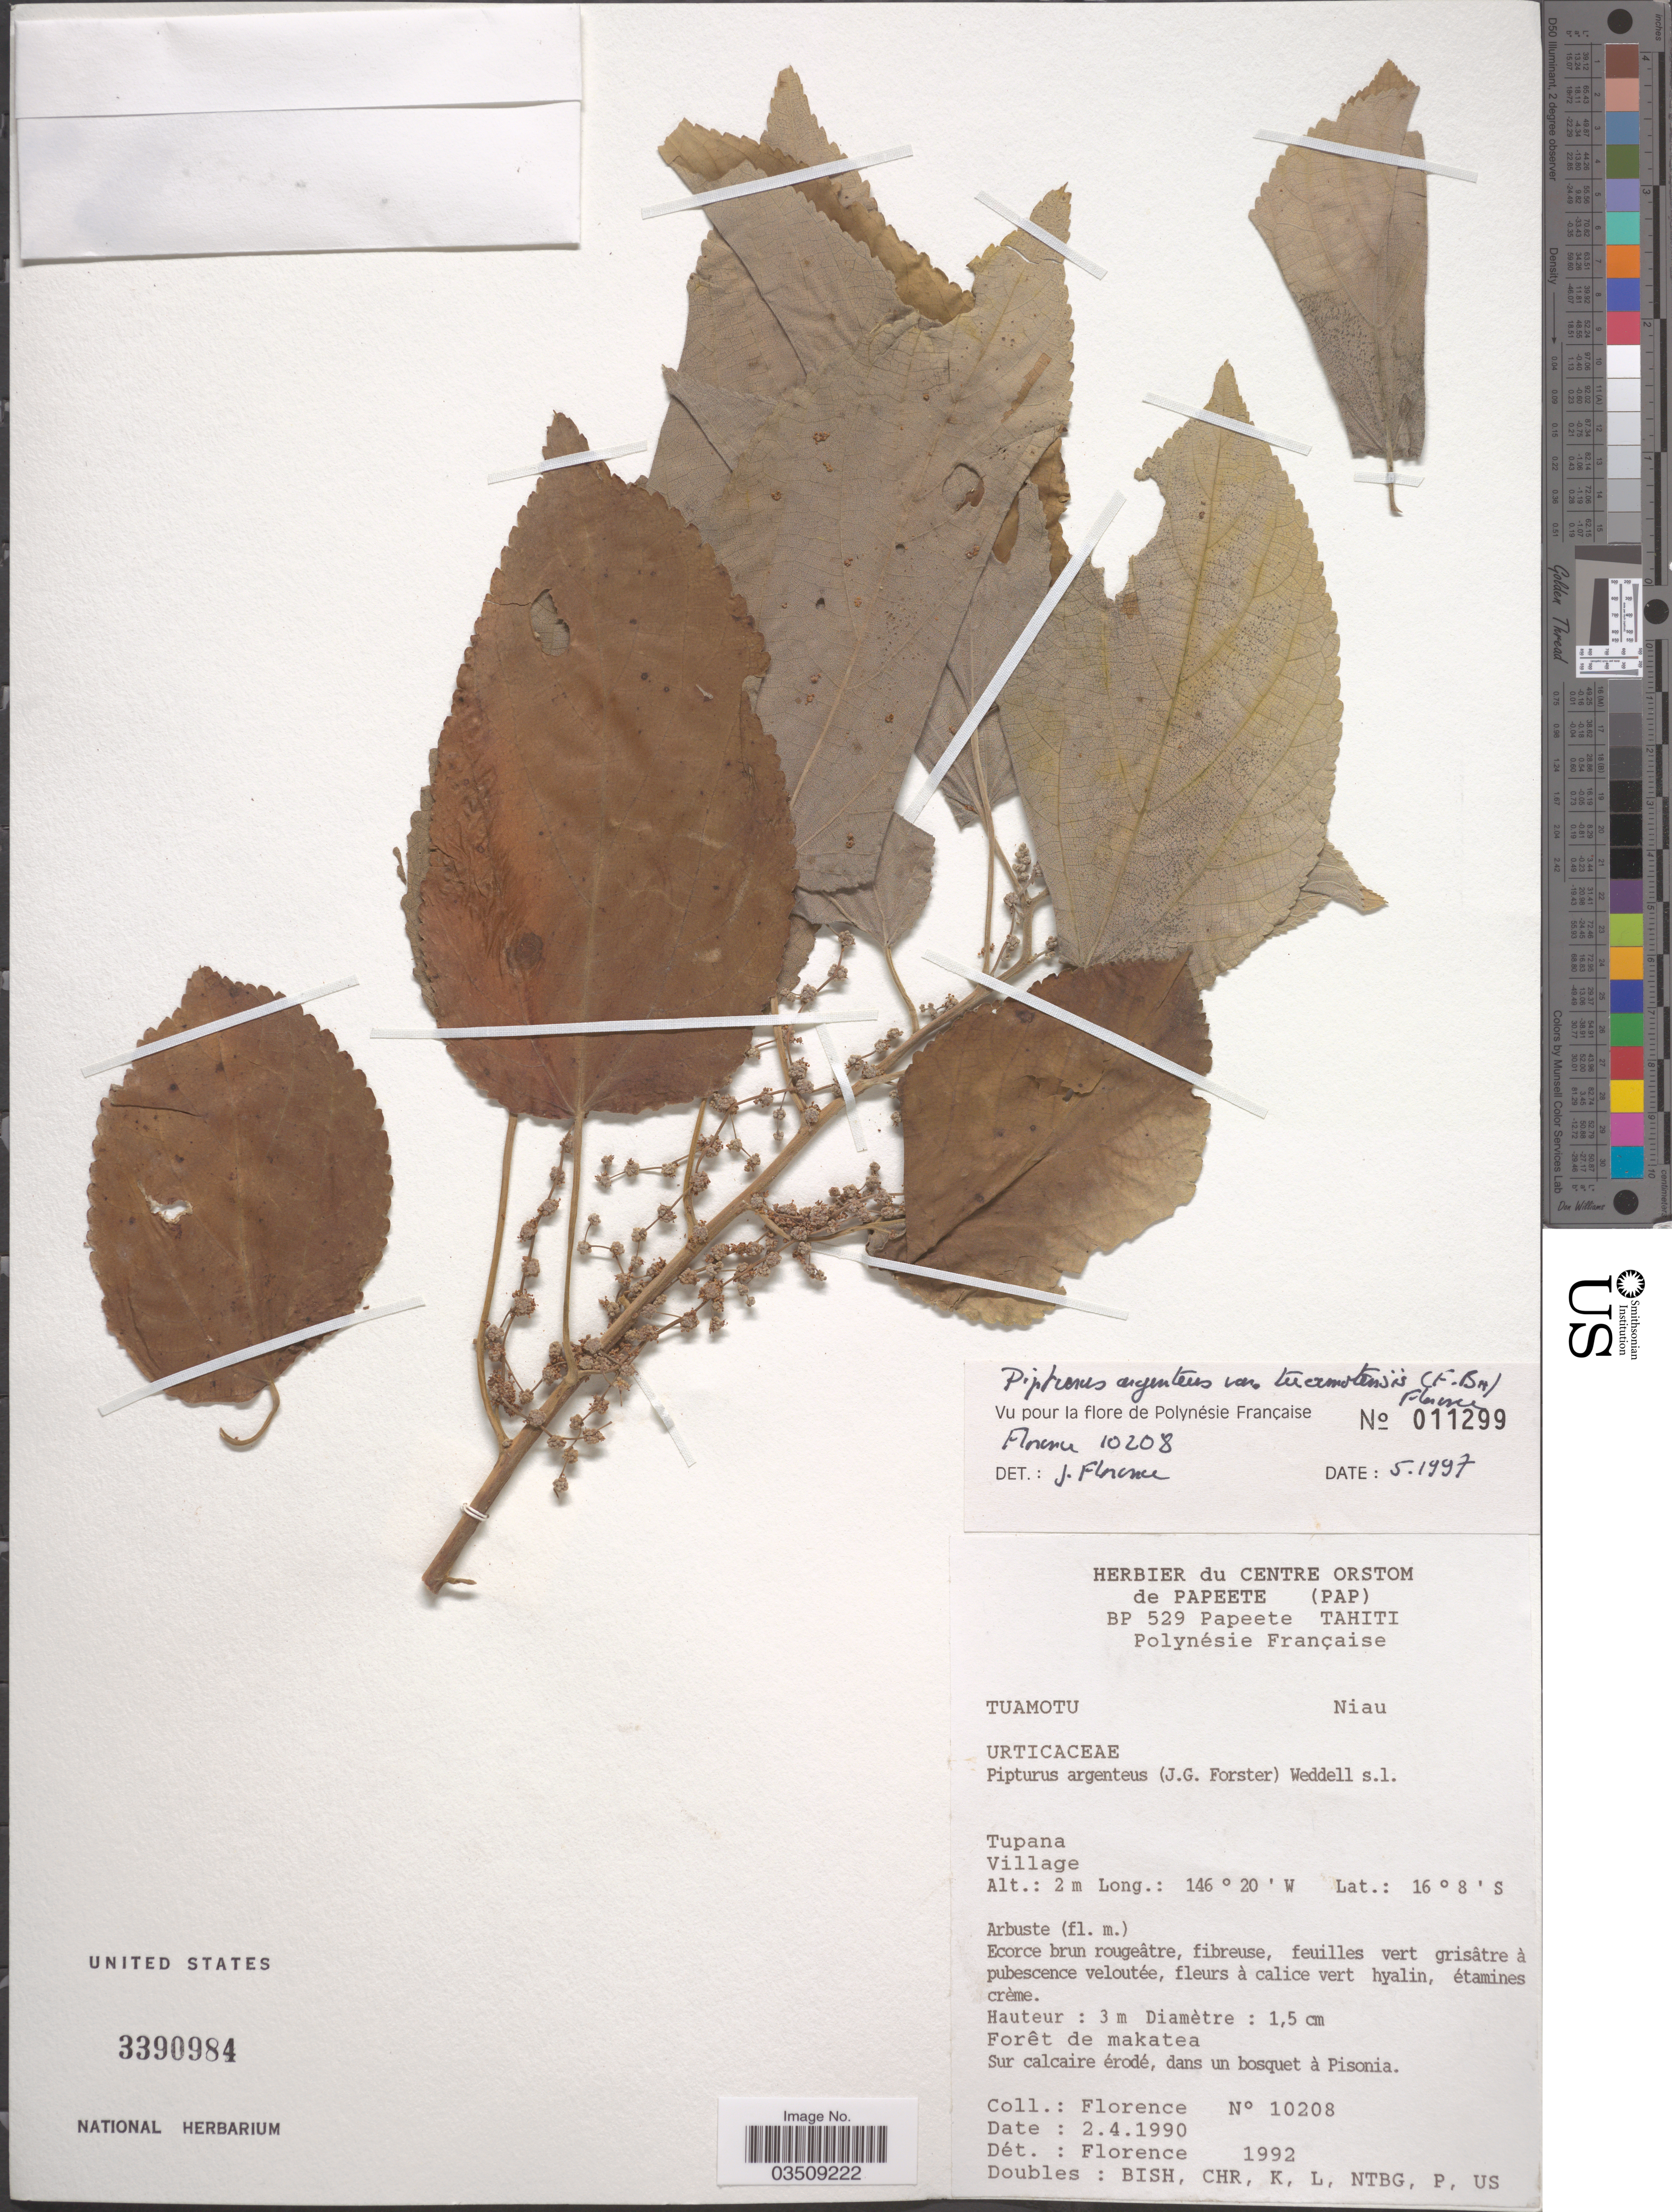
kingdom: Plantae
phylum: Tracheophyta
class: Magnoliopsida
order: Rosales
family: Urticaceae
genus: Pipturus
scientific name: Pipturus argenteus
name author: (G. Forst.) Wedd.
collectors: -. Florence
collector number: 10208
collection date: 1990-04-02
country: French Polynesia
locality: Tuamoto. Niau. Tupana. Village.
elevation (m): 2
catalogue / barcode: US 3390984